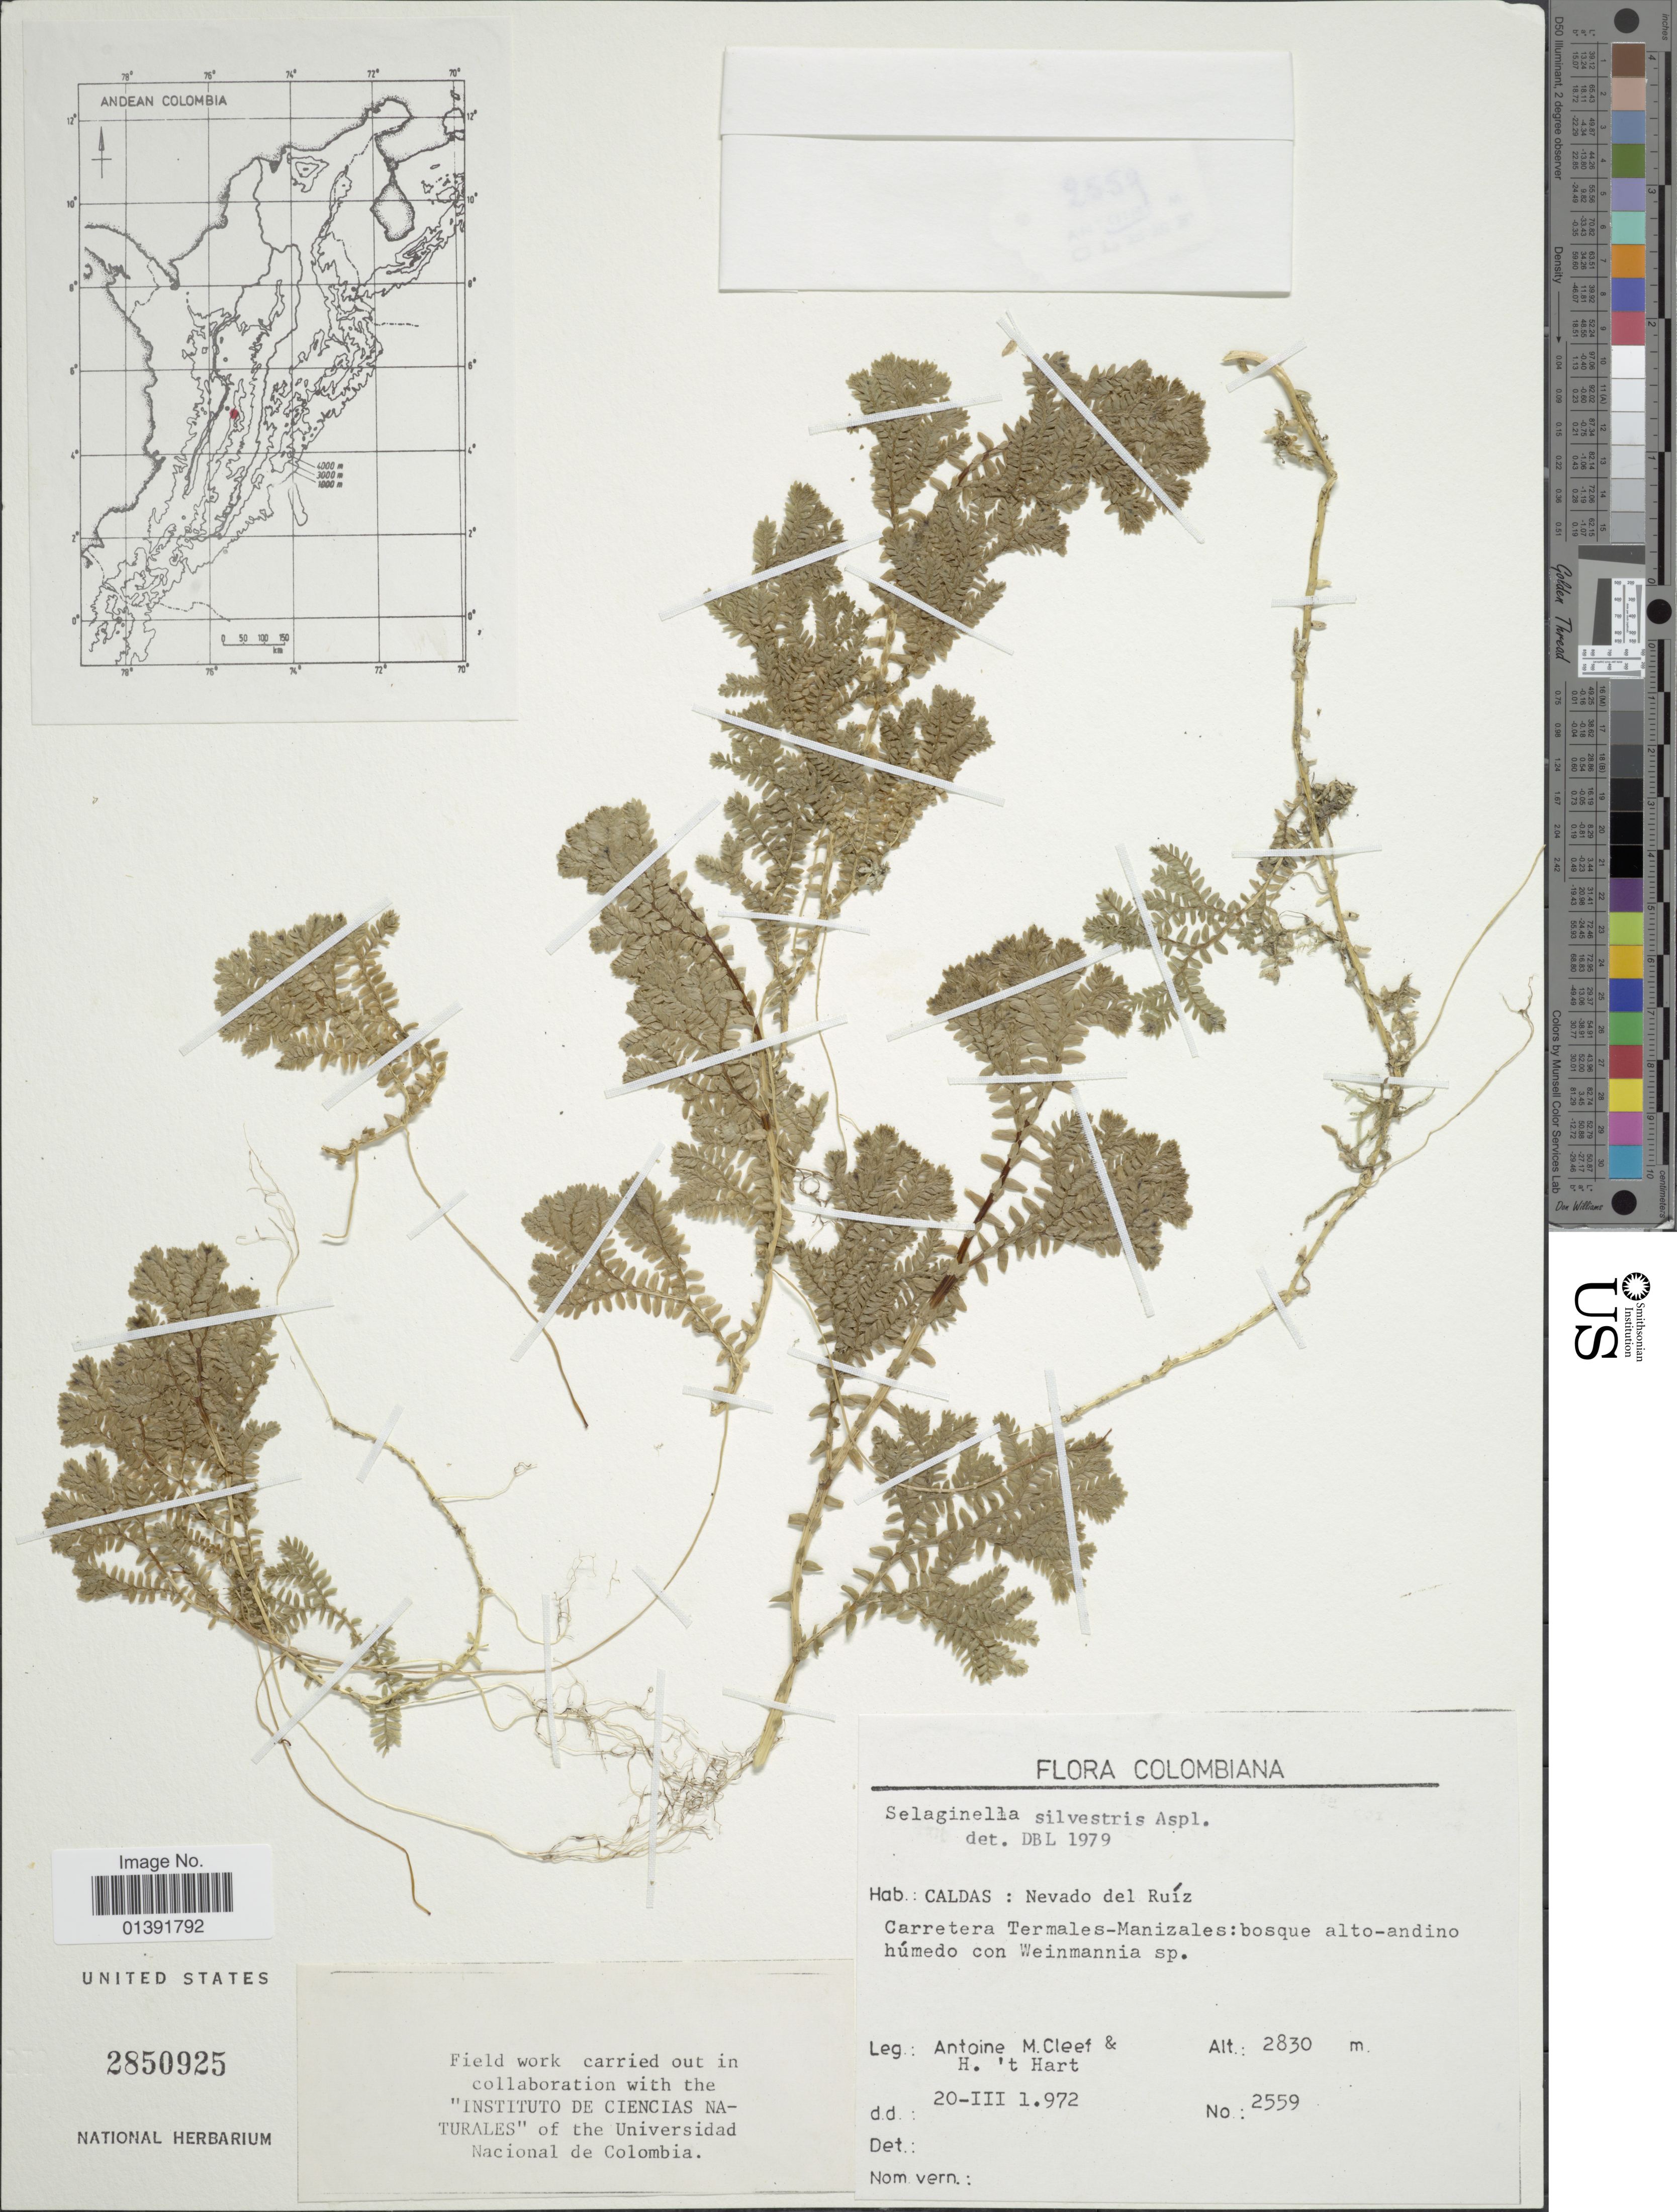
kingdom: Plantae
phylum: Tracheophyta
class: Lycopodiopsida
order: Selaginellales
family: Selaginellaceae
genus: Selaginella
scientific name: Selaginella silvestris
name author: Aspl.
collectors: A. M. Cleef & H. Hart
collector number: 2559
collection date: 1972-03-20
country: Colombia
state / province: Caldas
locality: Nevada del Ruiz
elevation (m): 2830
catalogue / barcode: US 2850925